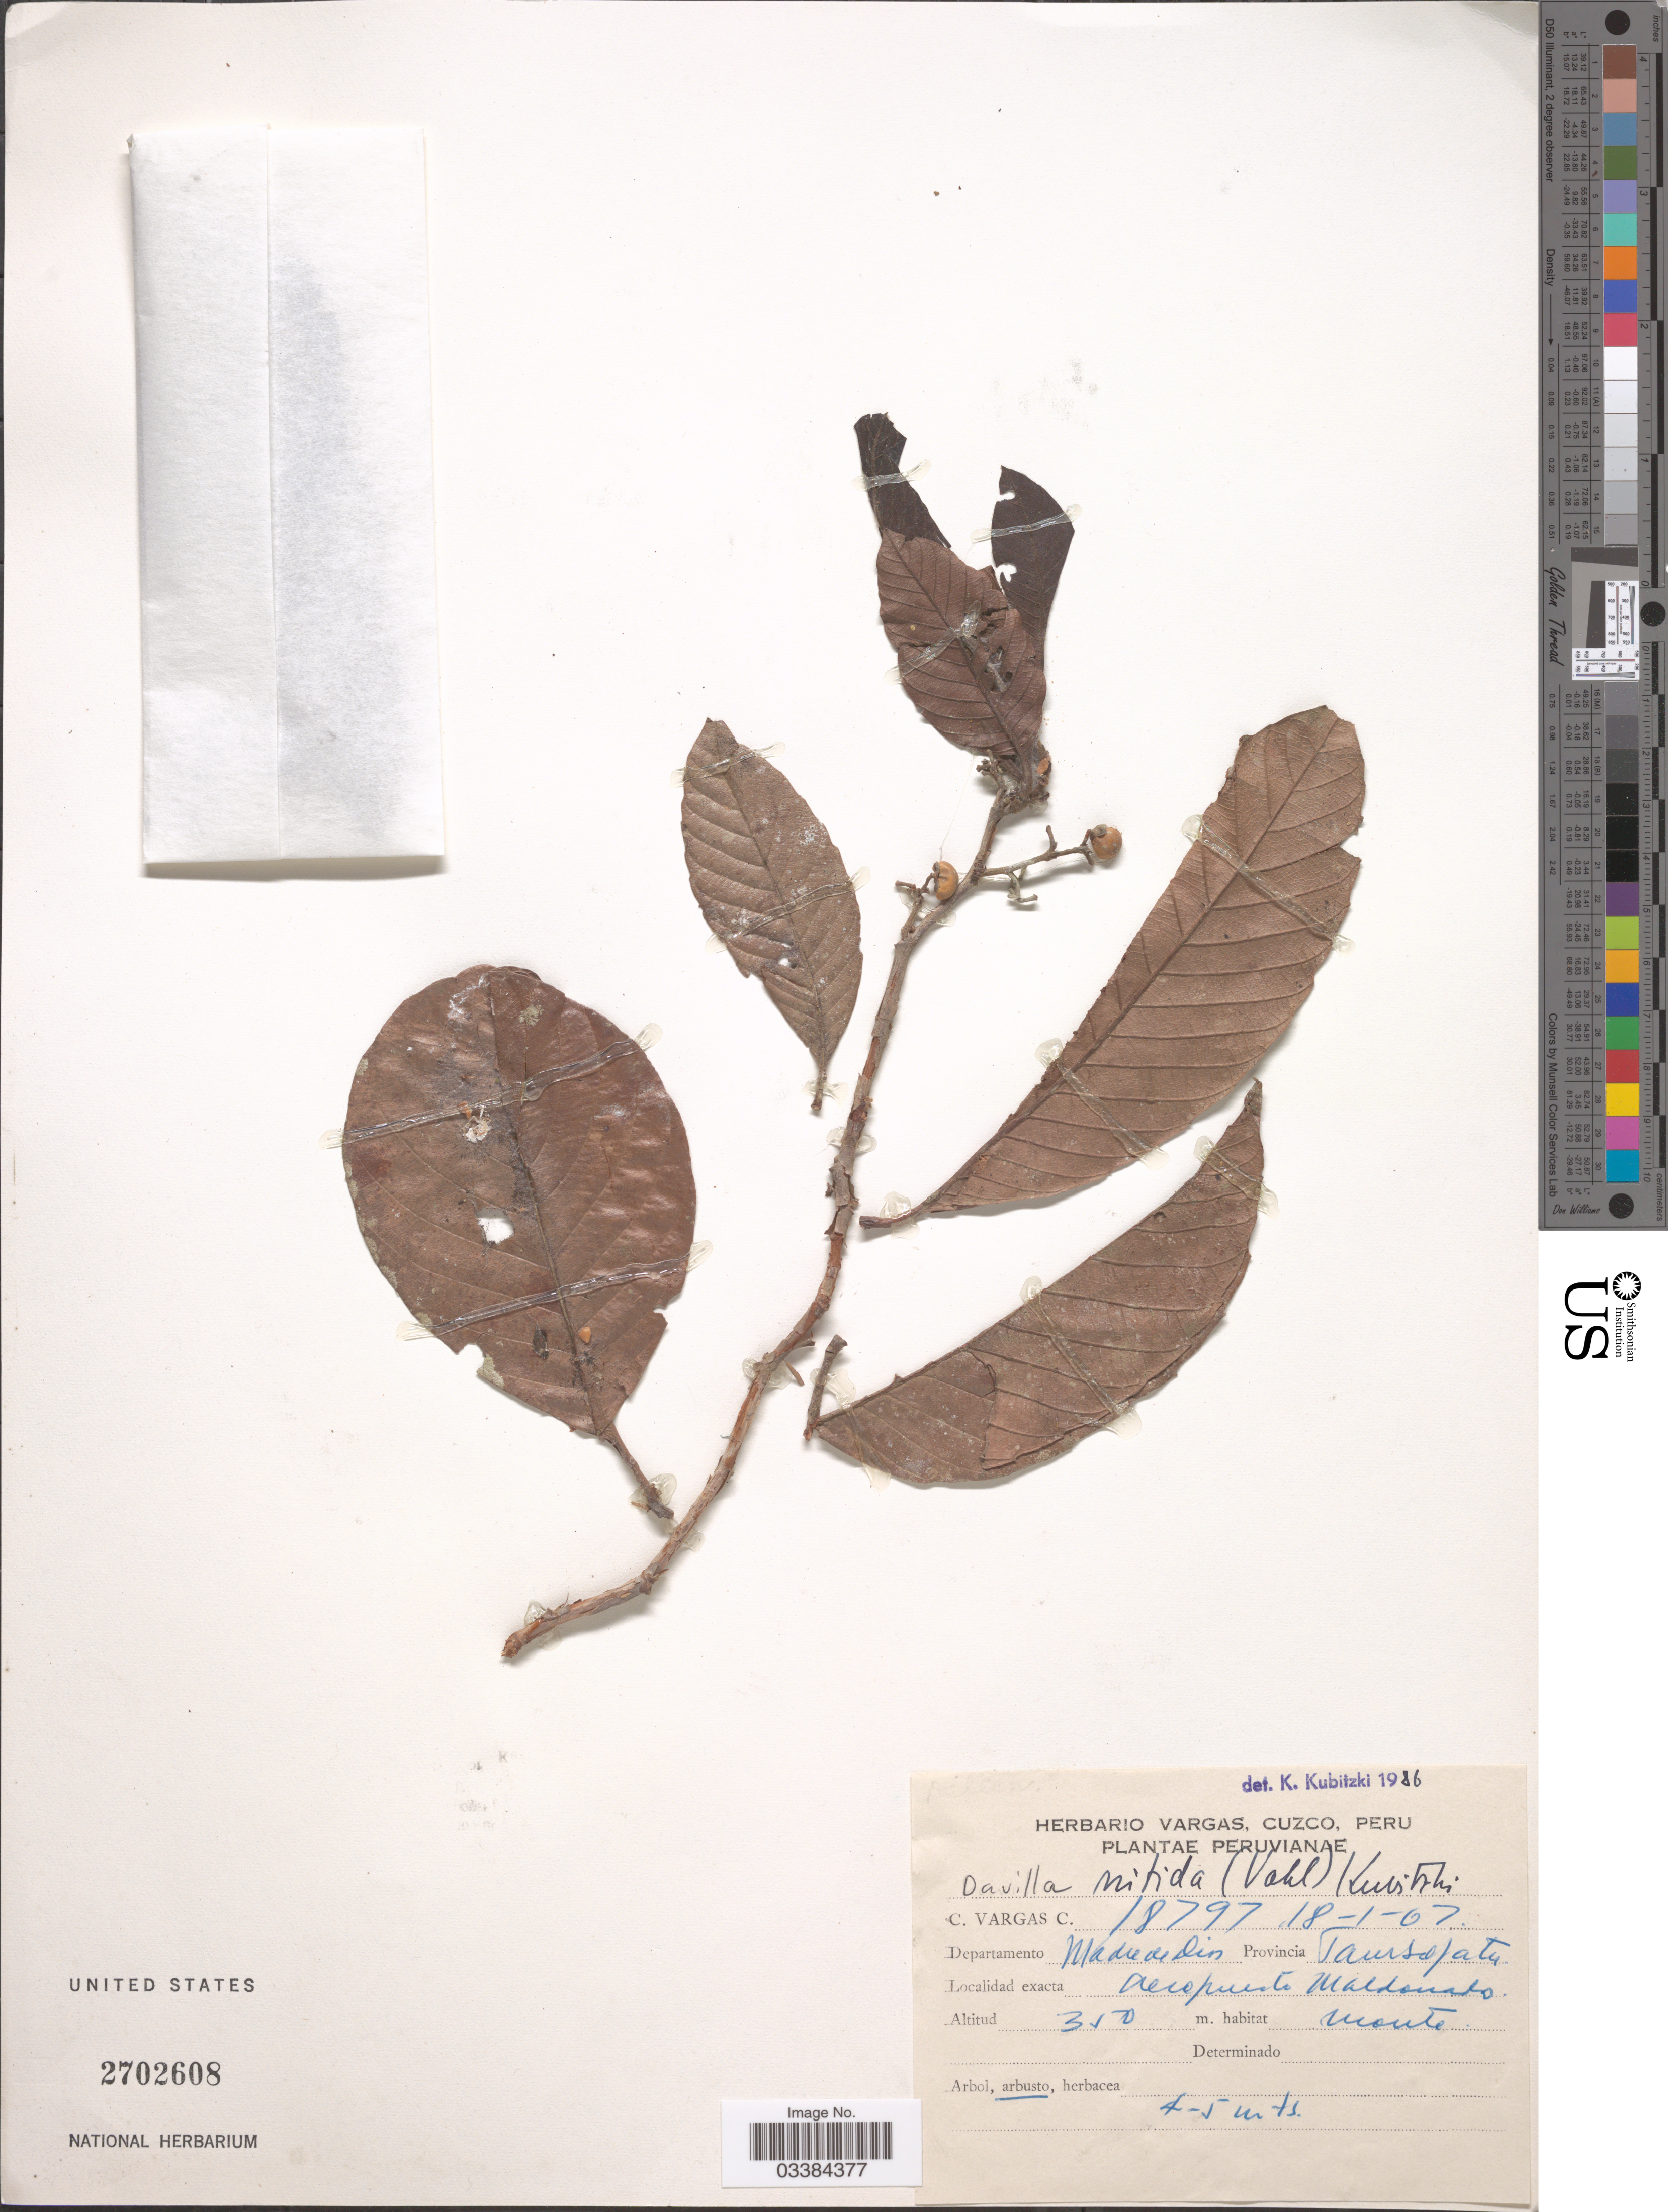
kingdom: Plantae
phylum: Tracheophyta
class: Magnoliopsida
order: Dilleniales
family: Dilleniaceae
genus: Davilla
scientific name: Davilla nitida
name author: (Vahl) Kubitzki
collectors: C. Vargas Calderón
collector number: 18797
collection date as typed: Transcribed d/m/y: 18/1/7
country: Peru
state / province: Madre de Dios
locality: Departamento Madre de Dios, Provincia Tambopata, aeropuerto Maldonado.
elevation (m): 350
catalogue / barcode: US 2702608